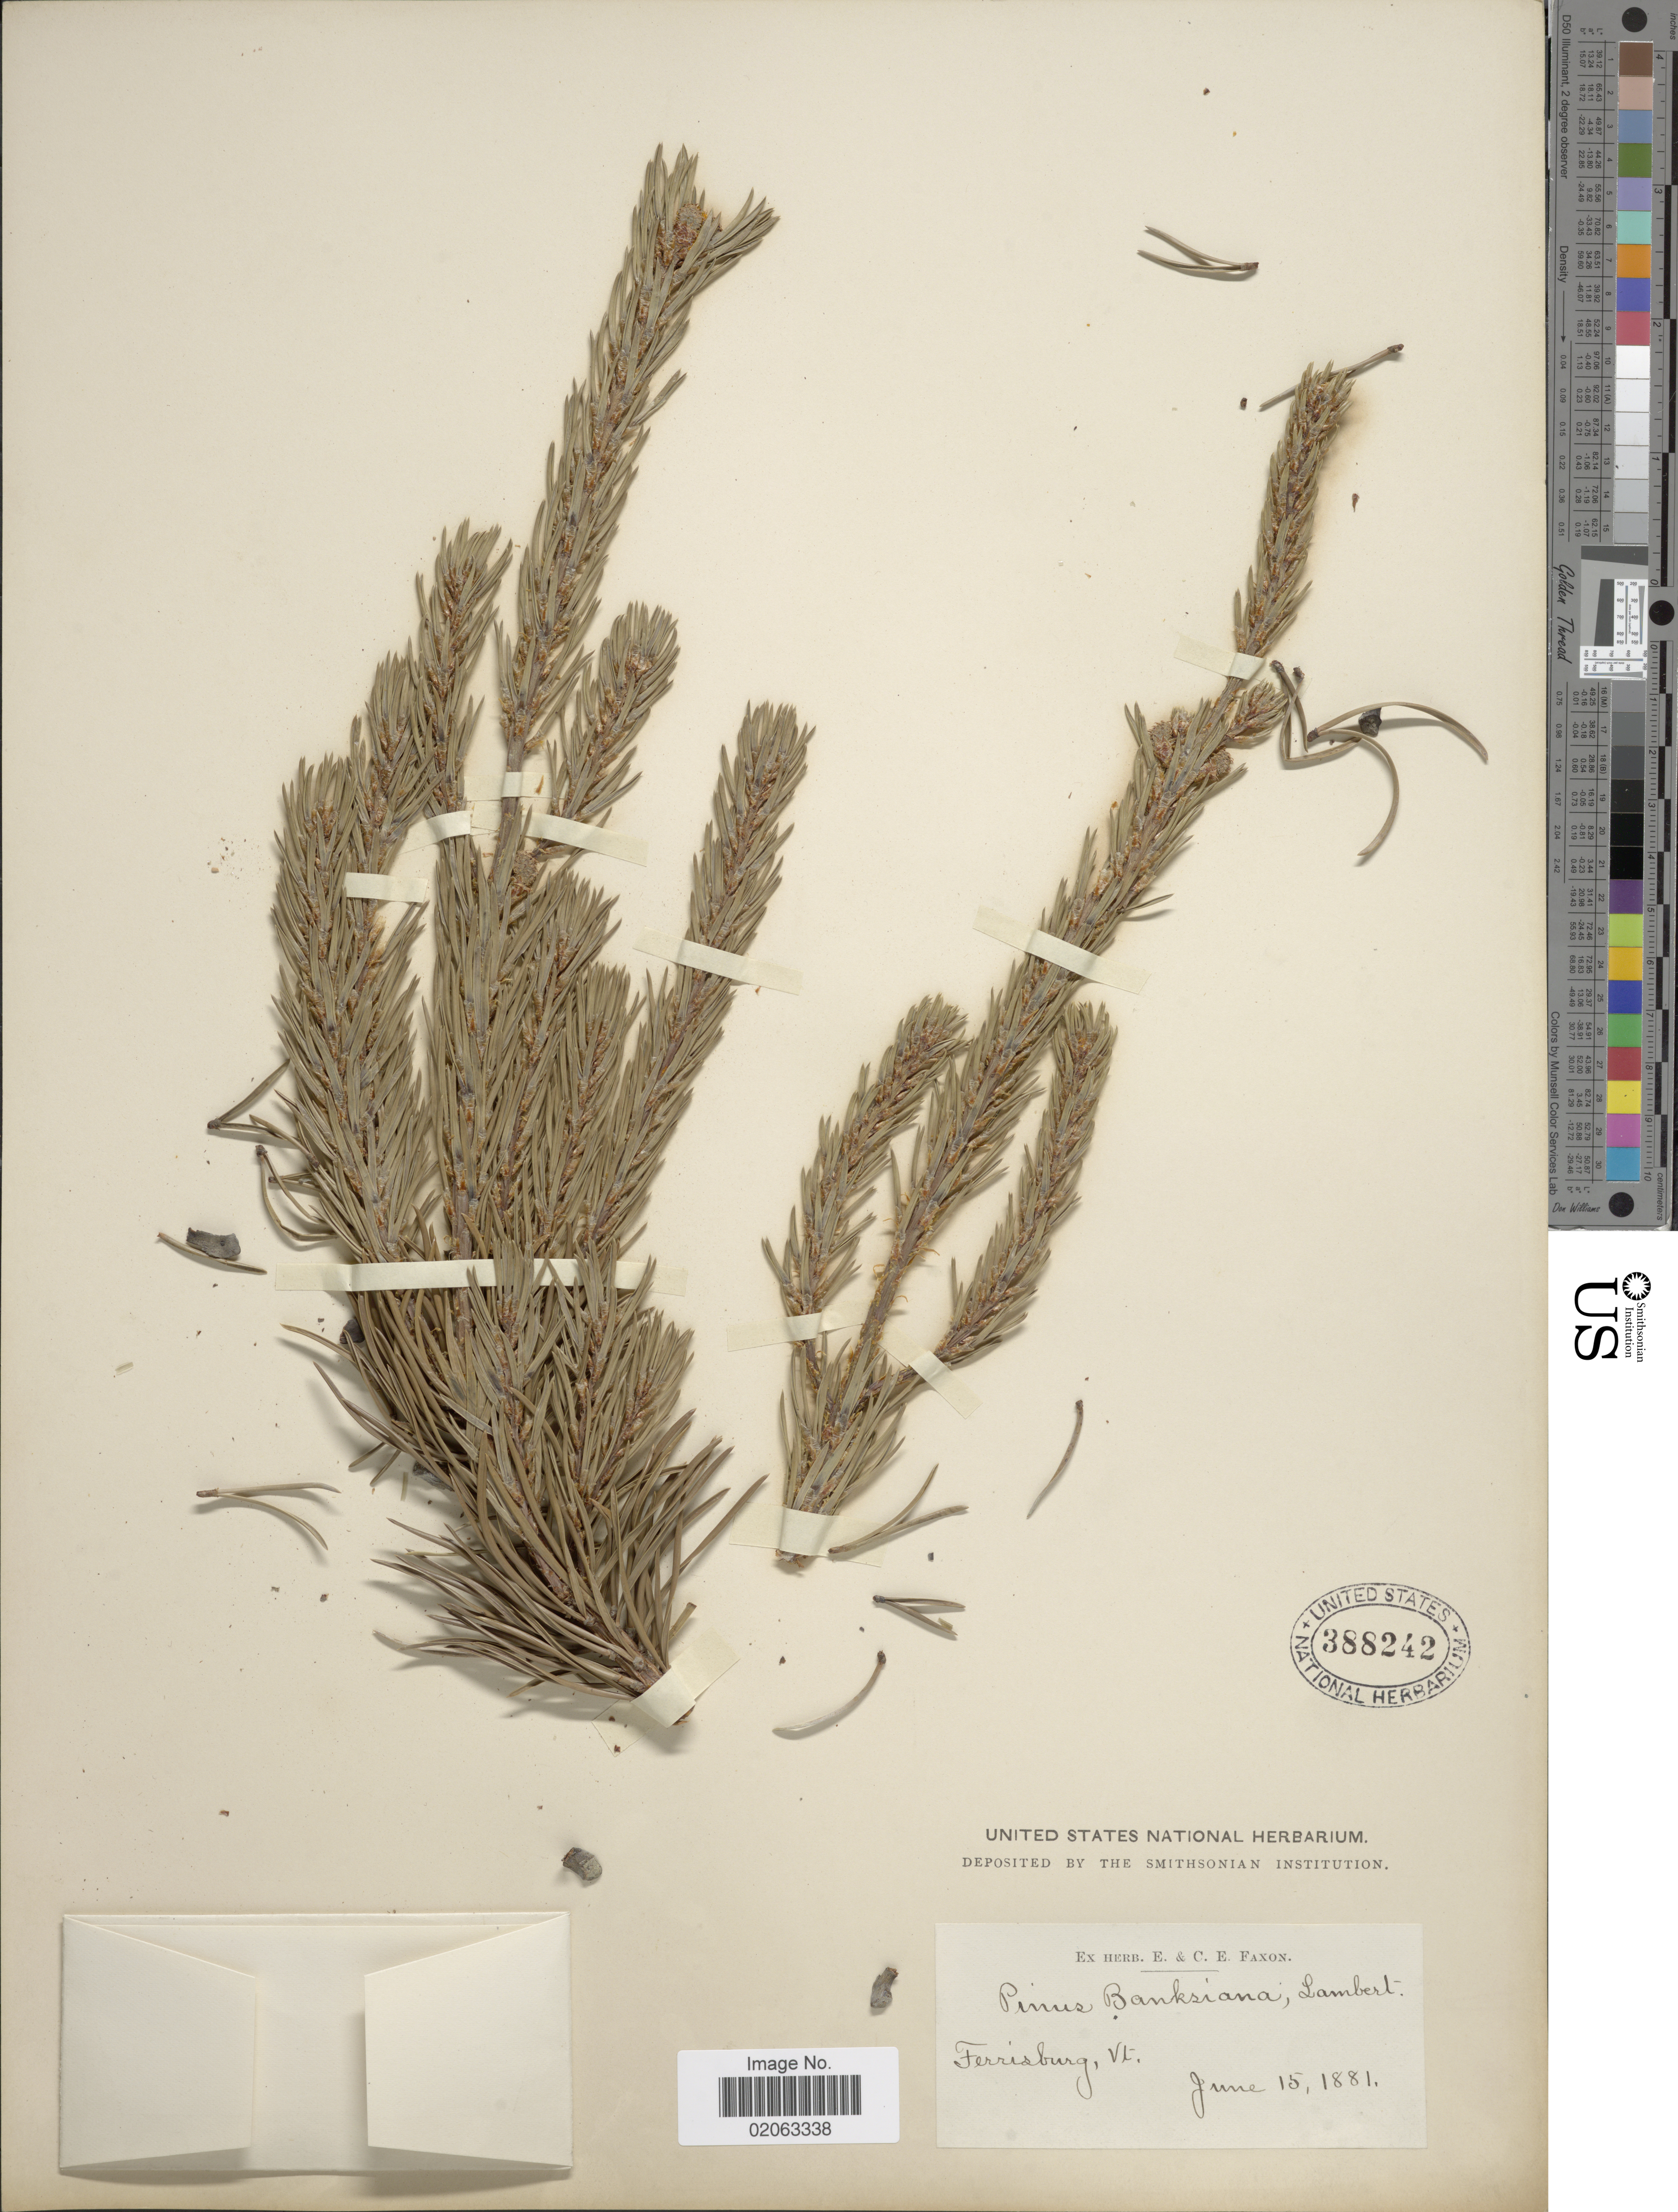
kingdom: Plantae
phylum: Tracheophyta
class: Pinopsida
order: Pinales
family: Pinaceae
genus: Pinus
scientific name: Pinus banksiana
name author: Lamb.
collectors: ex herb. E. & C.E. Faxon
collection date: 1881-06-15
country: United States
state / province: Vermont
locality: Ferrisburg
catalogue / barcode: US 388242